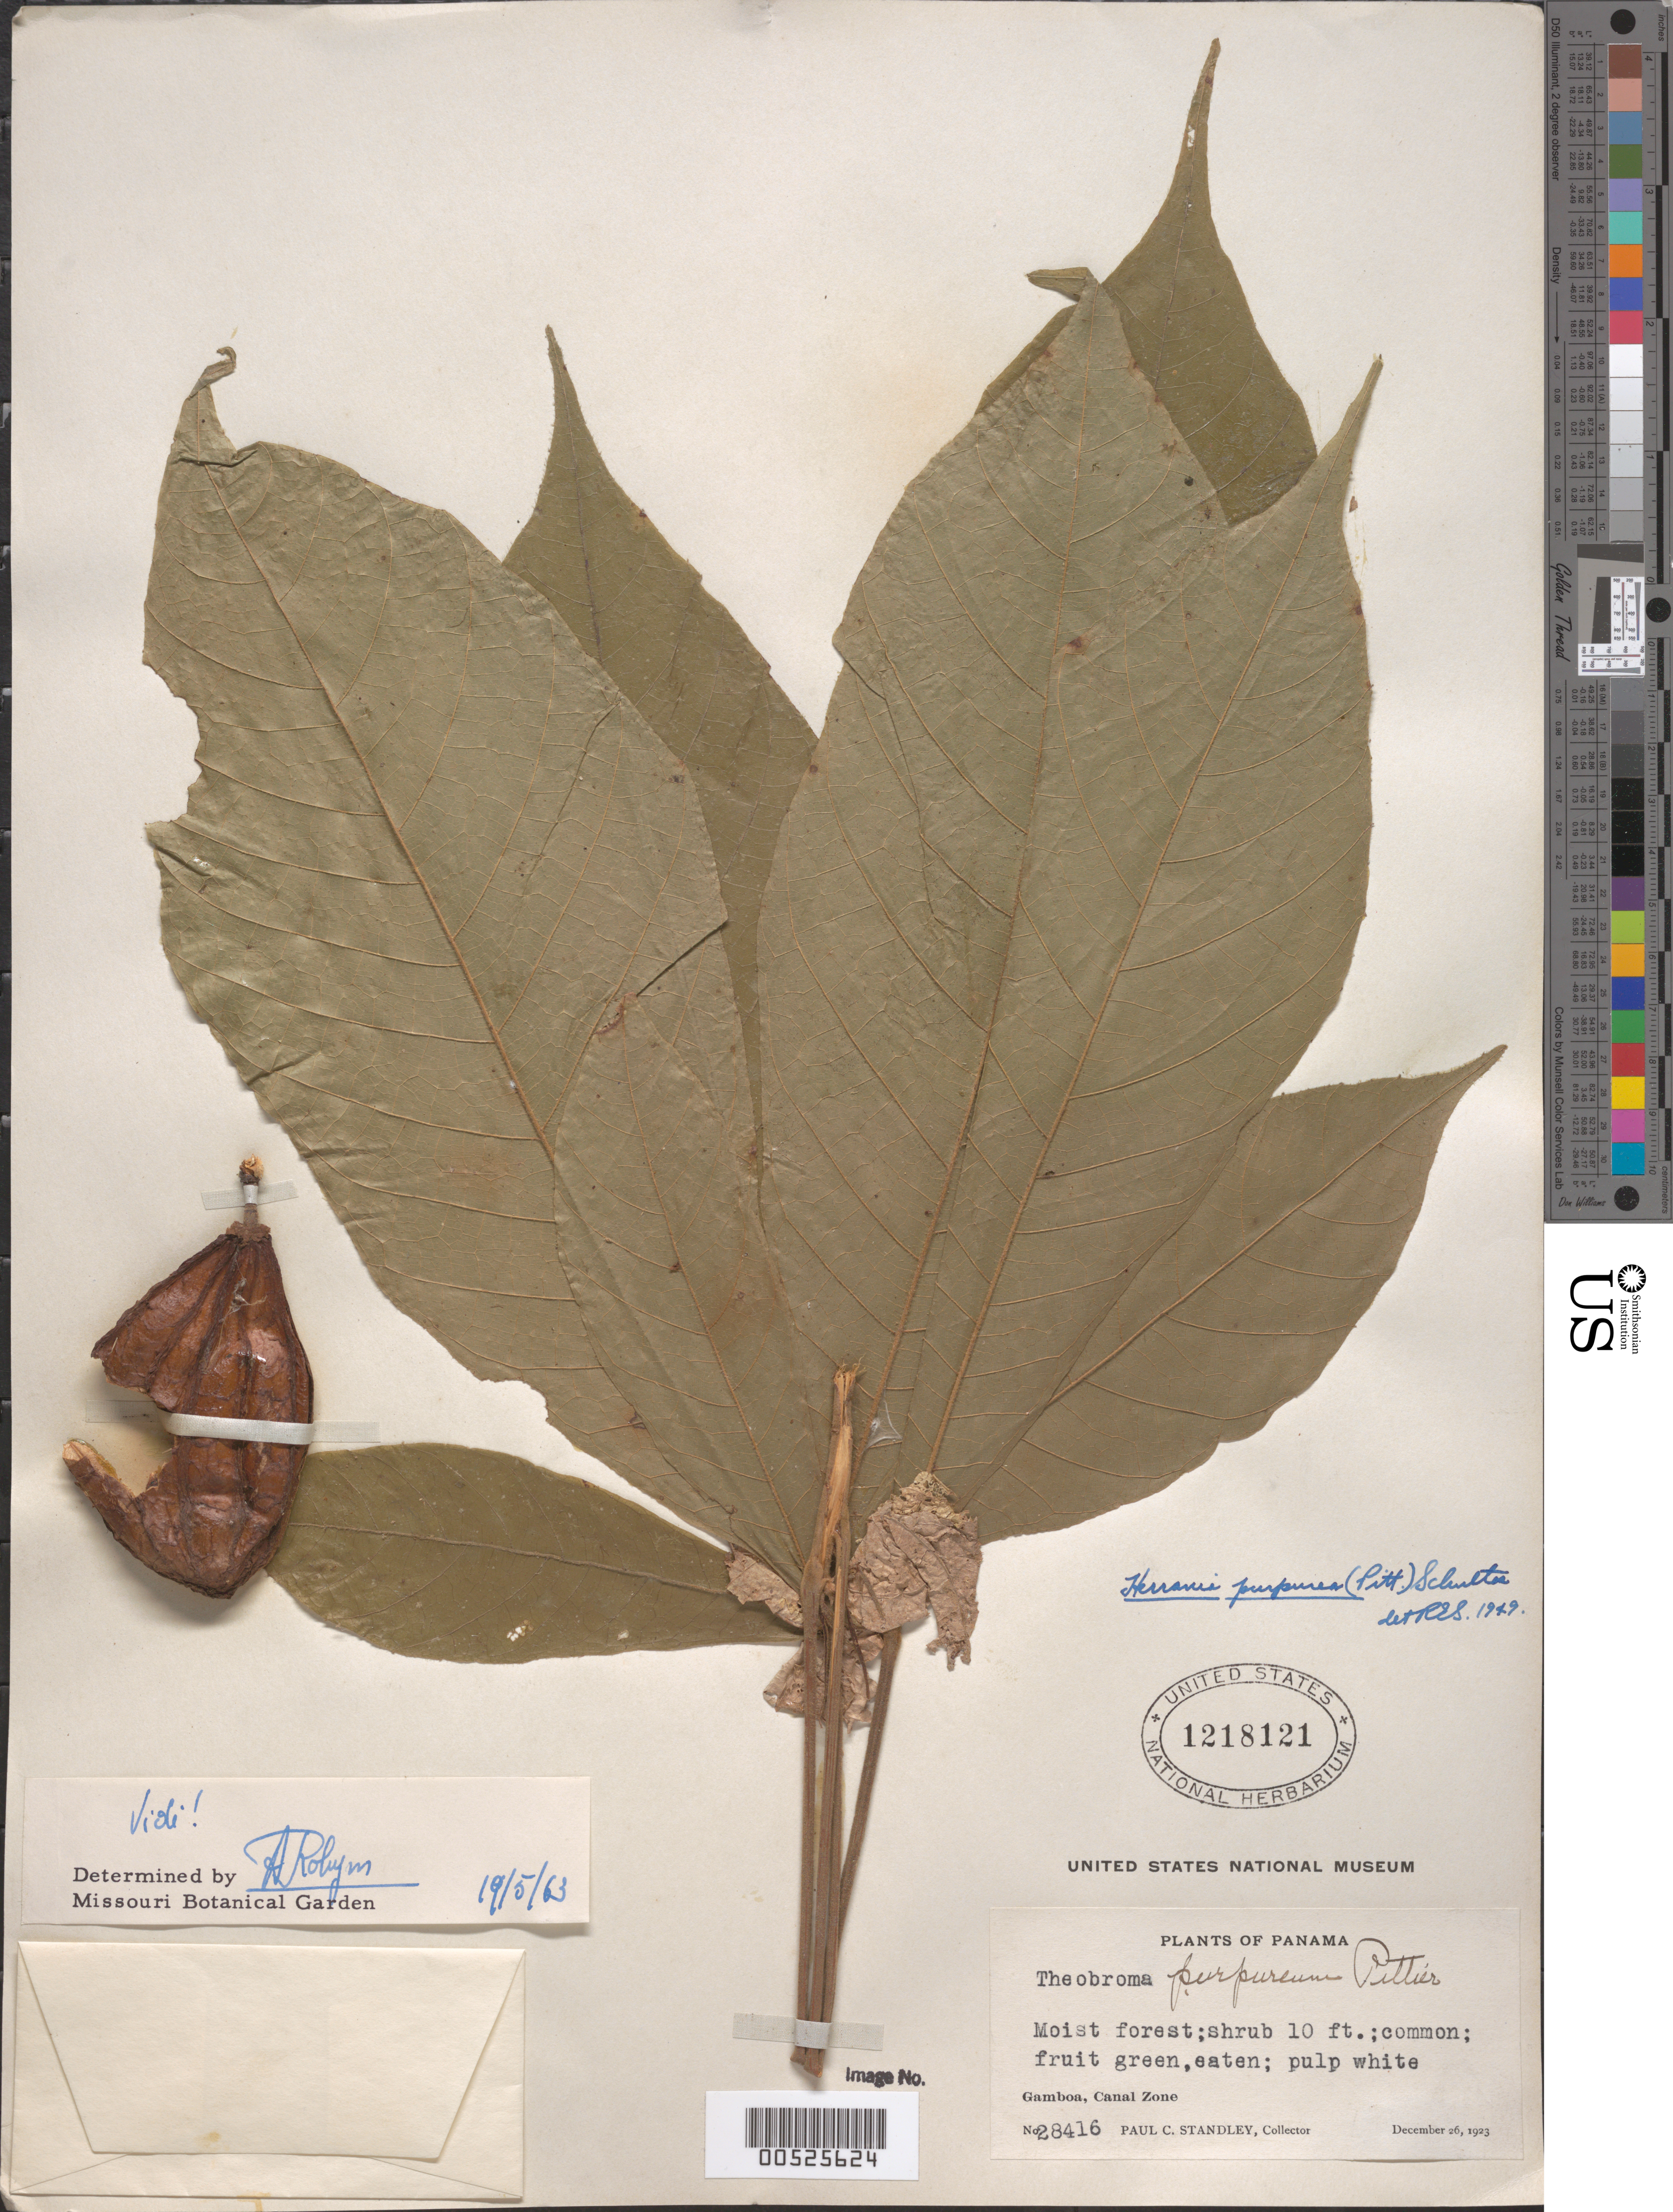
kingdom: Plantae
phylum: Tracheophyta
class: Magnoliopsida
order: Malvales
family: Malvaceae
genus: Theobroma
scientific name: Theobroma purpureum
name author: Pittier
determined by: Dorr, L. J., (BOT), Smithsonian Institution - National Museum of Natural History (UNITED STATES)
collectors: P. C. Standley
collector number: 28416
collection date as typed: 26 Dec 1923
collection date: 1923-12-26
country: Panama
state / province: Colón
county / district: Canal Zone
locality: Gamboa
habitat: Moist forest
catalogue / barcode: US 1218121